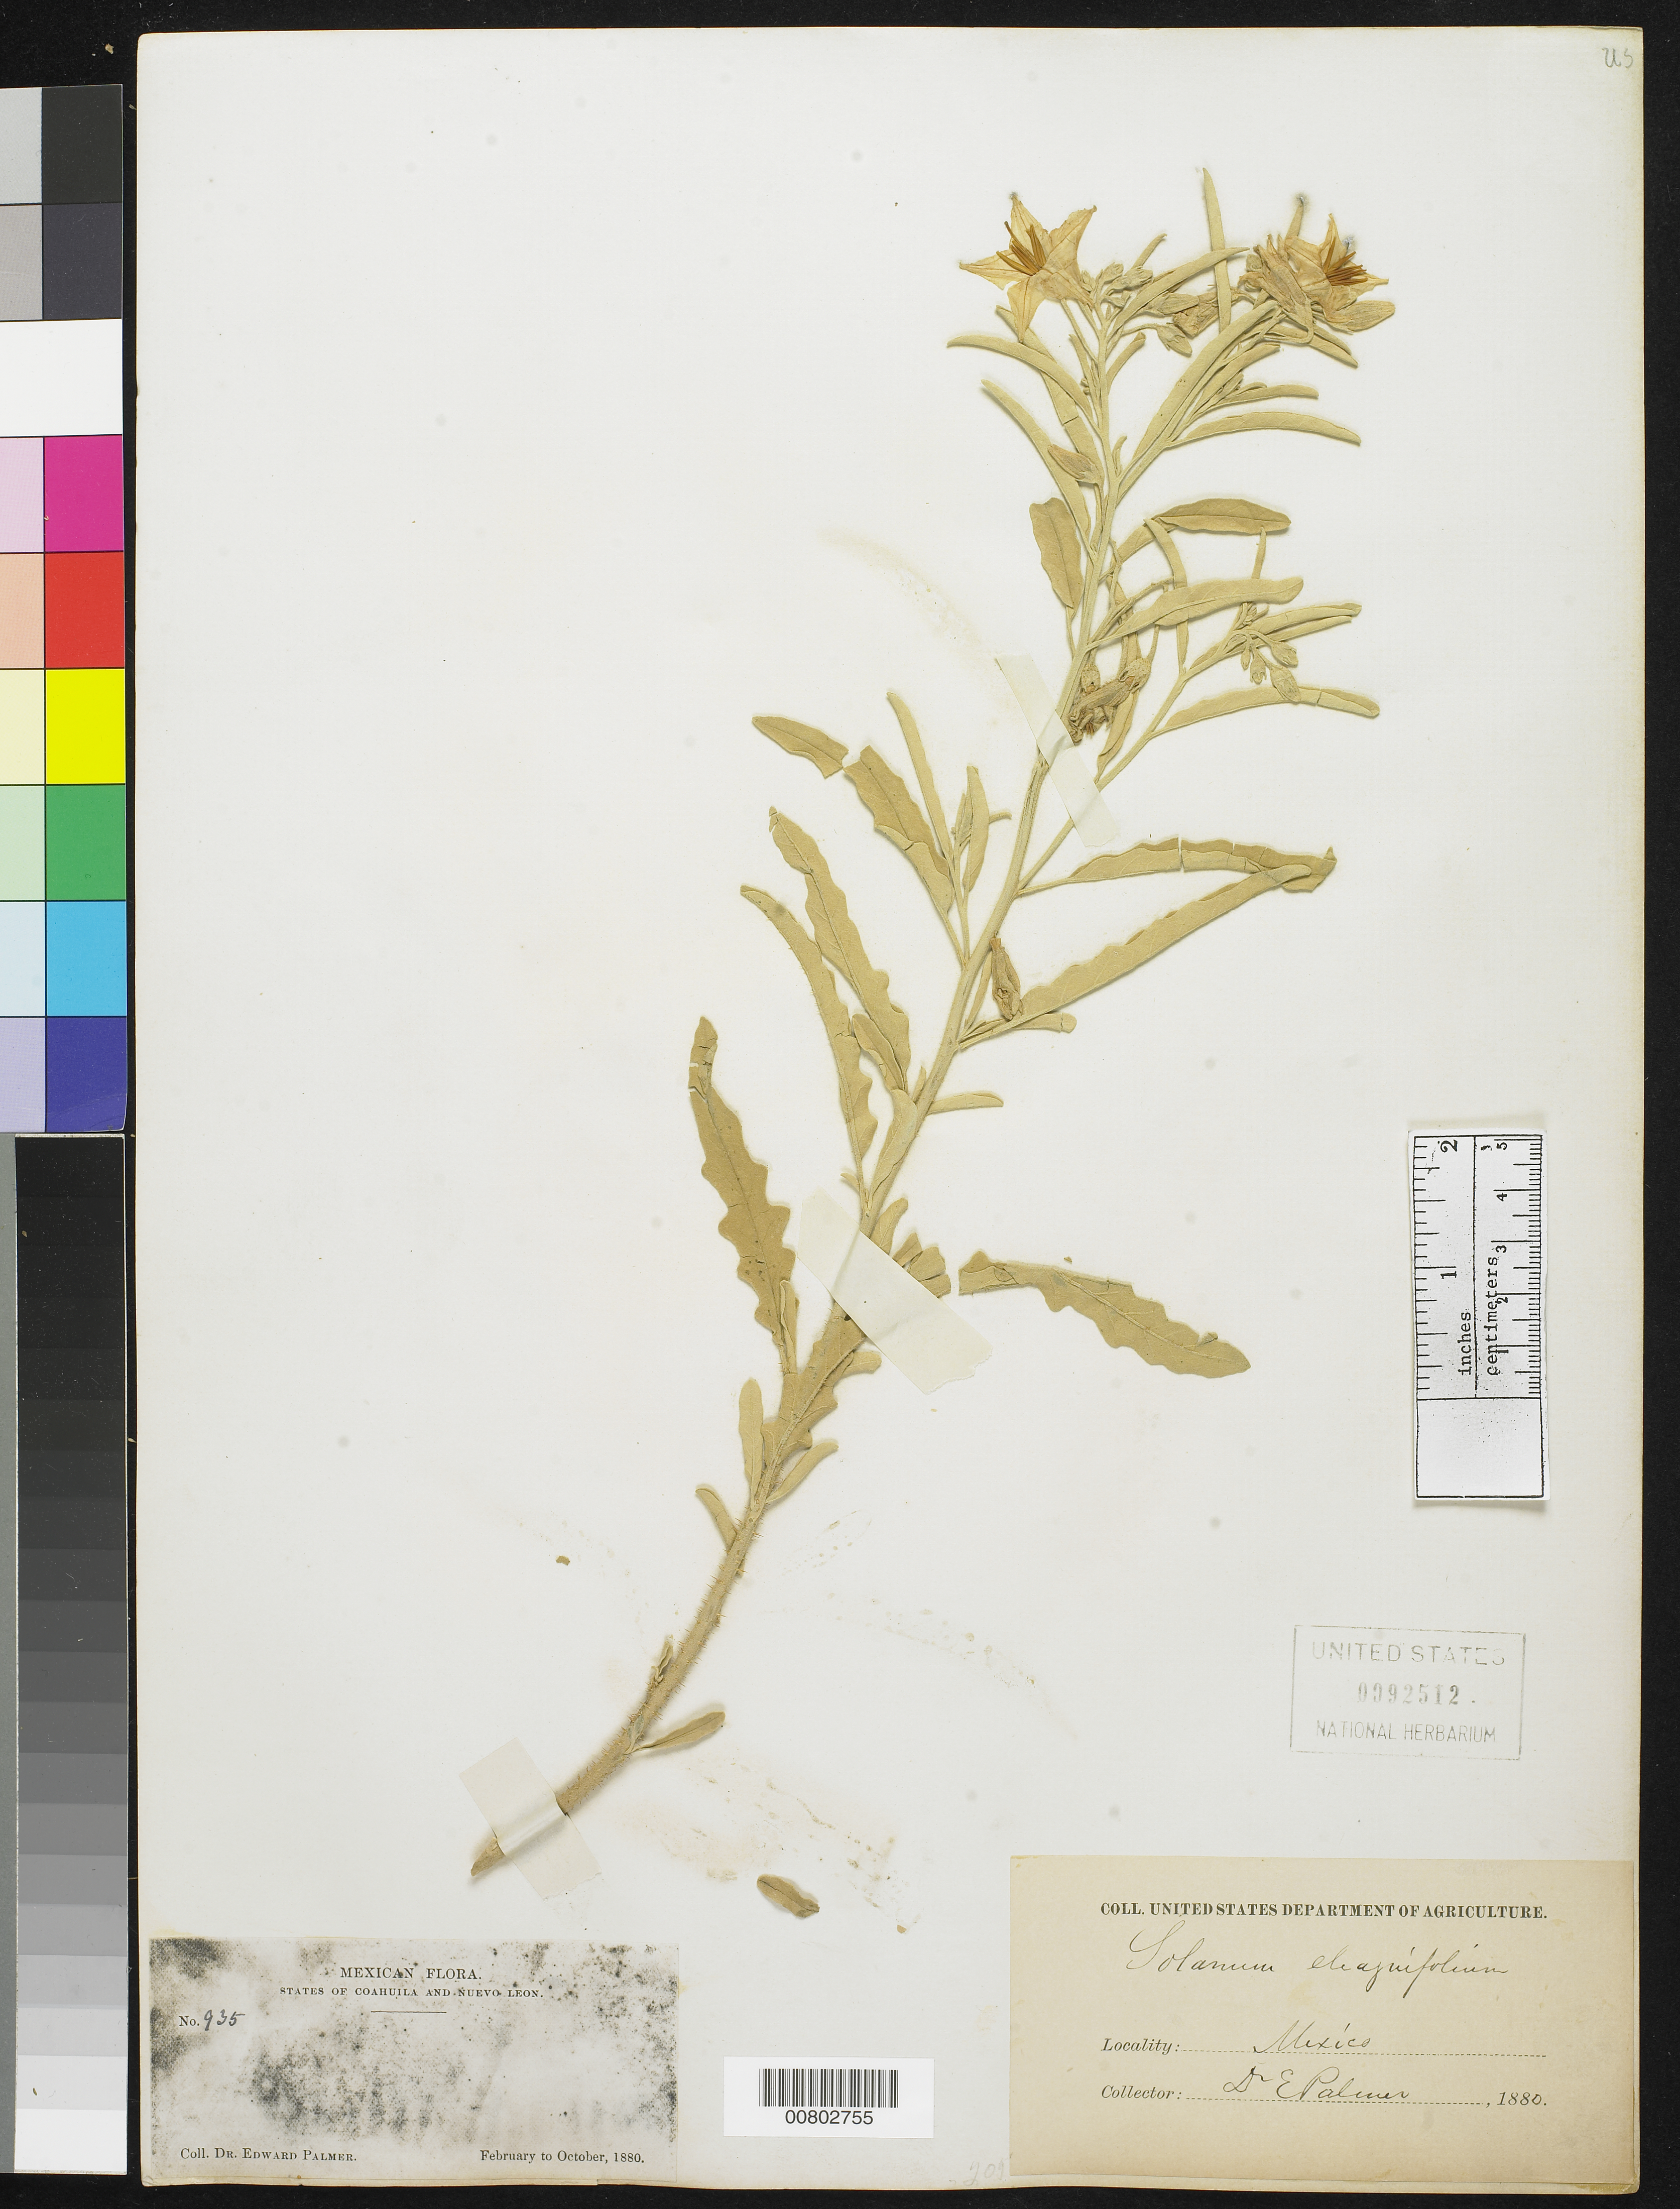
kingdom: Plantae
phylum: Tracheophyta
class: Magnoliopsida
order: Solanales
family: Solanaceae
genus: Solanum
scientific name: Solanum elaeagnifolium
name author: Cav.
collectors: E. Palmer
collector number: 935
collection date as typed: Feb 1880 to -- Oct 1880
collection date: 1880-02/1880-10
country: Mexico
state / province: Coahuila / Nuevo León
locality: States of Coahuila and Nuevo León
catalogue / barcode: US 92512